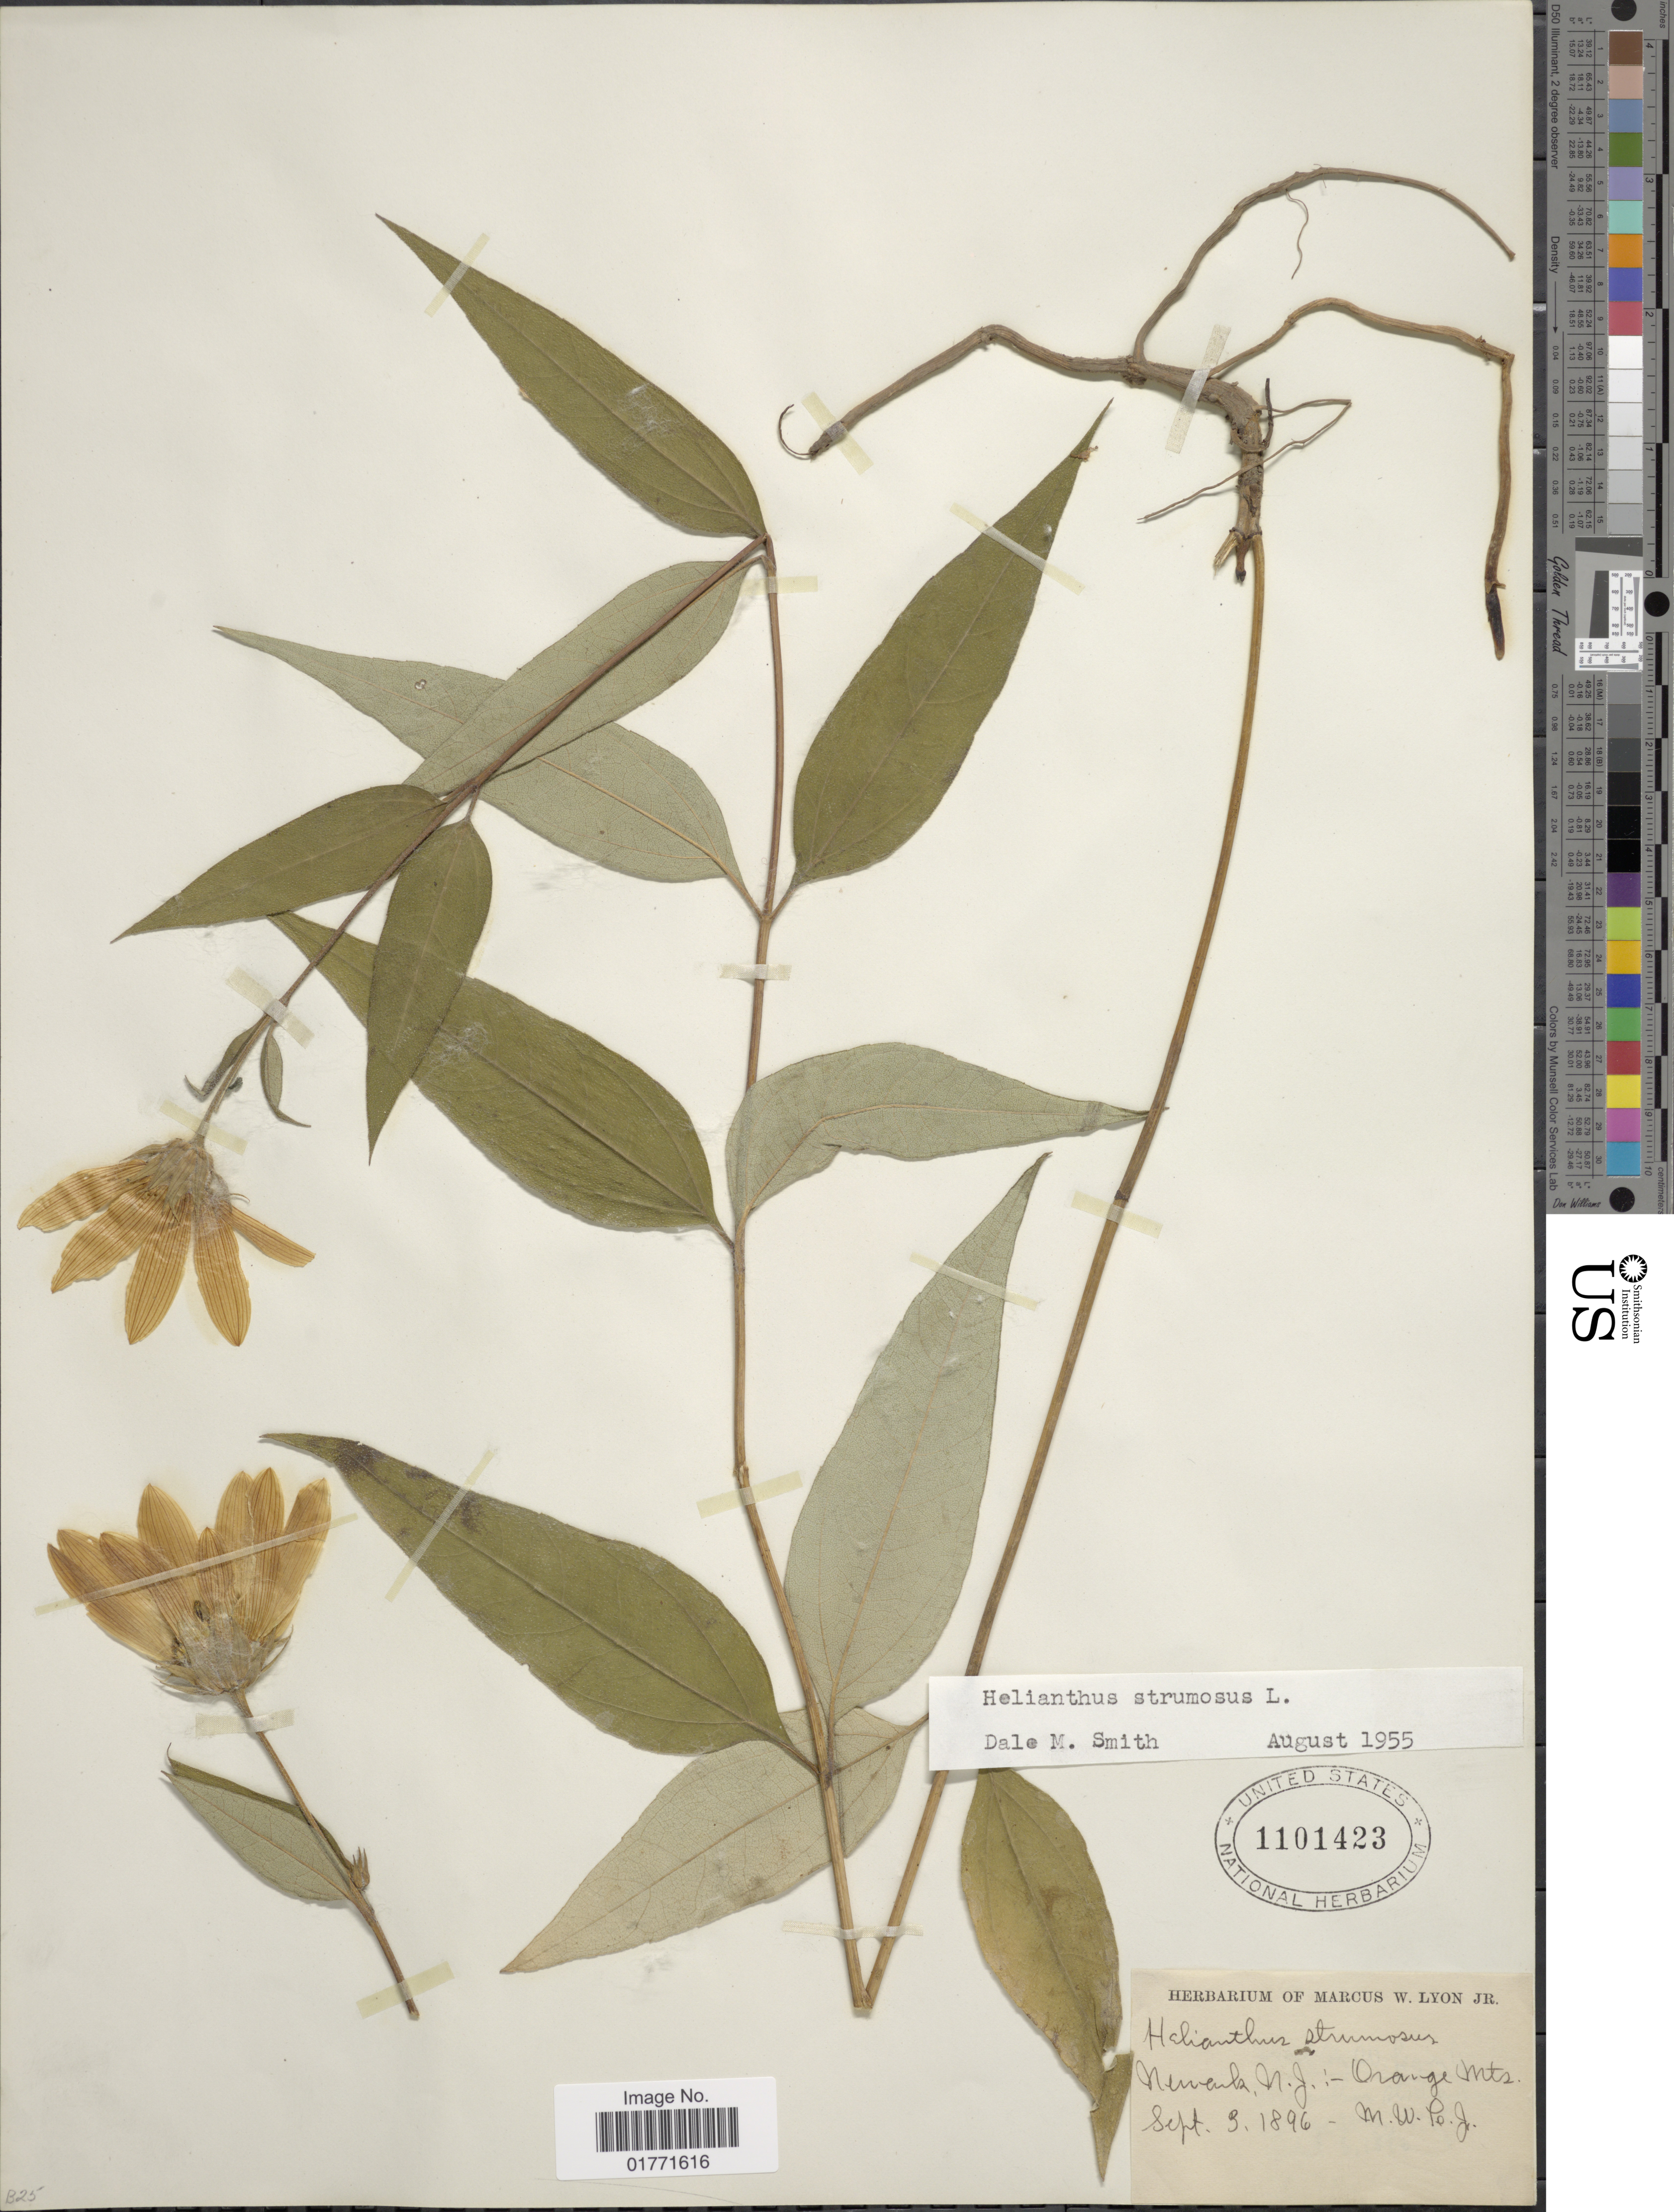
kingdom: Plantae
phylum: Tracheophyta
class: Magnoliopsida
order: Asterales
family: Asteraceae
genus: Helianthus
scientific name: Helianthus strumosus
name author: L.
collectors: M. Lyon Jr.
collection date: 1896-09-03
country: United States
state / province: New Jersey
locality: Newark, Orange Mts.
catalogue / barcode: US 1101423